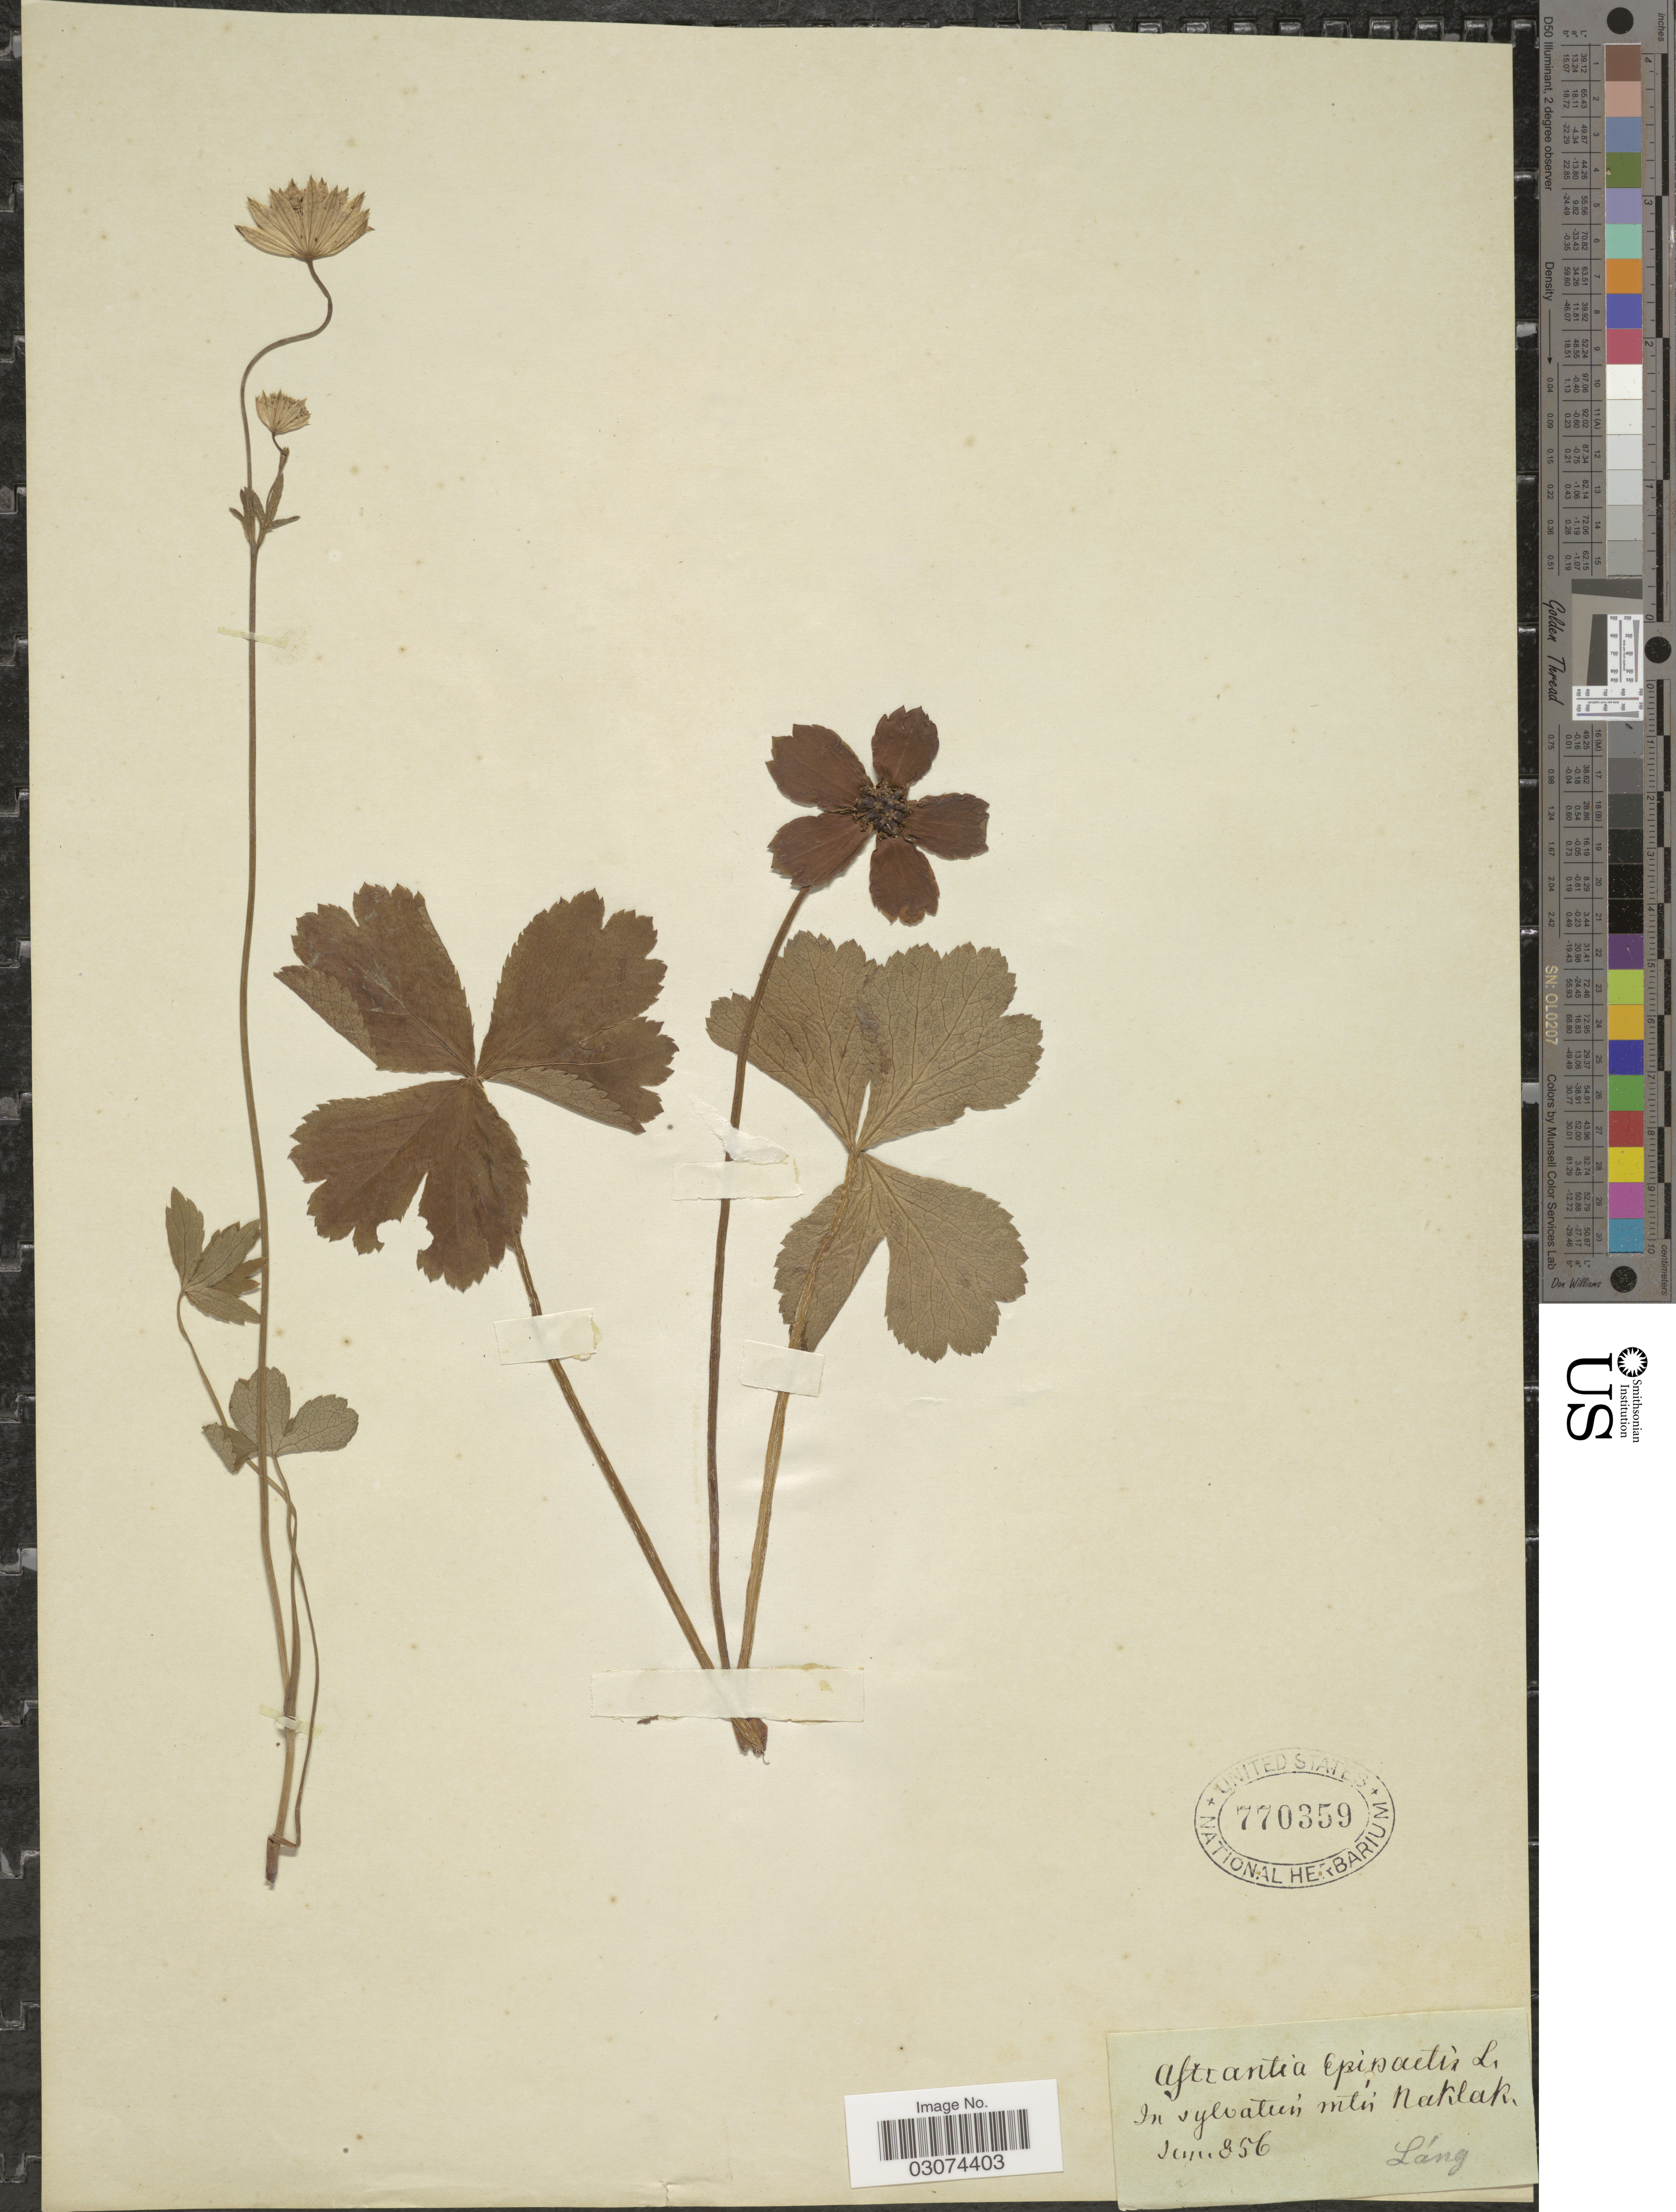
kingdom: Plantae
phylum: Tracheophyta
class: Magnoliopsida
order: Apiales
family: Apiaceae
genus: Astrantia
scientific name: Astrantia epipactis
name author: Scop.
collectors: -- Lang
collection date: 1856-01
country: Iran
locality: In sylvatien mtn' Naklak.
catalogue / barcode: US 770359